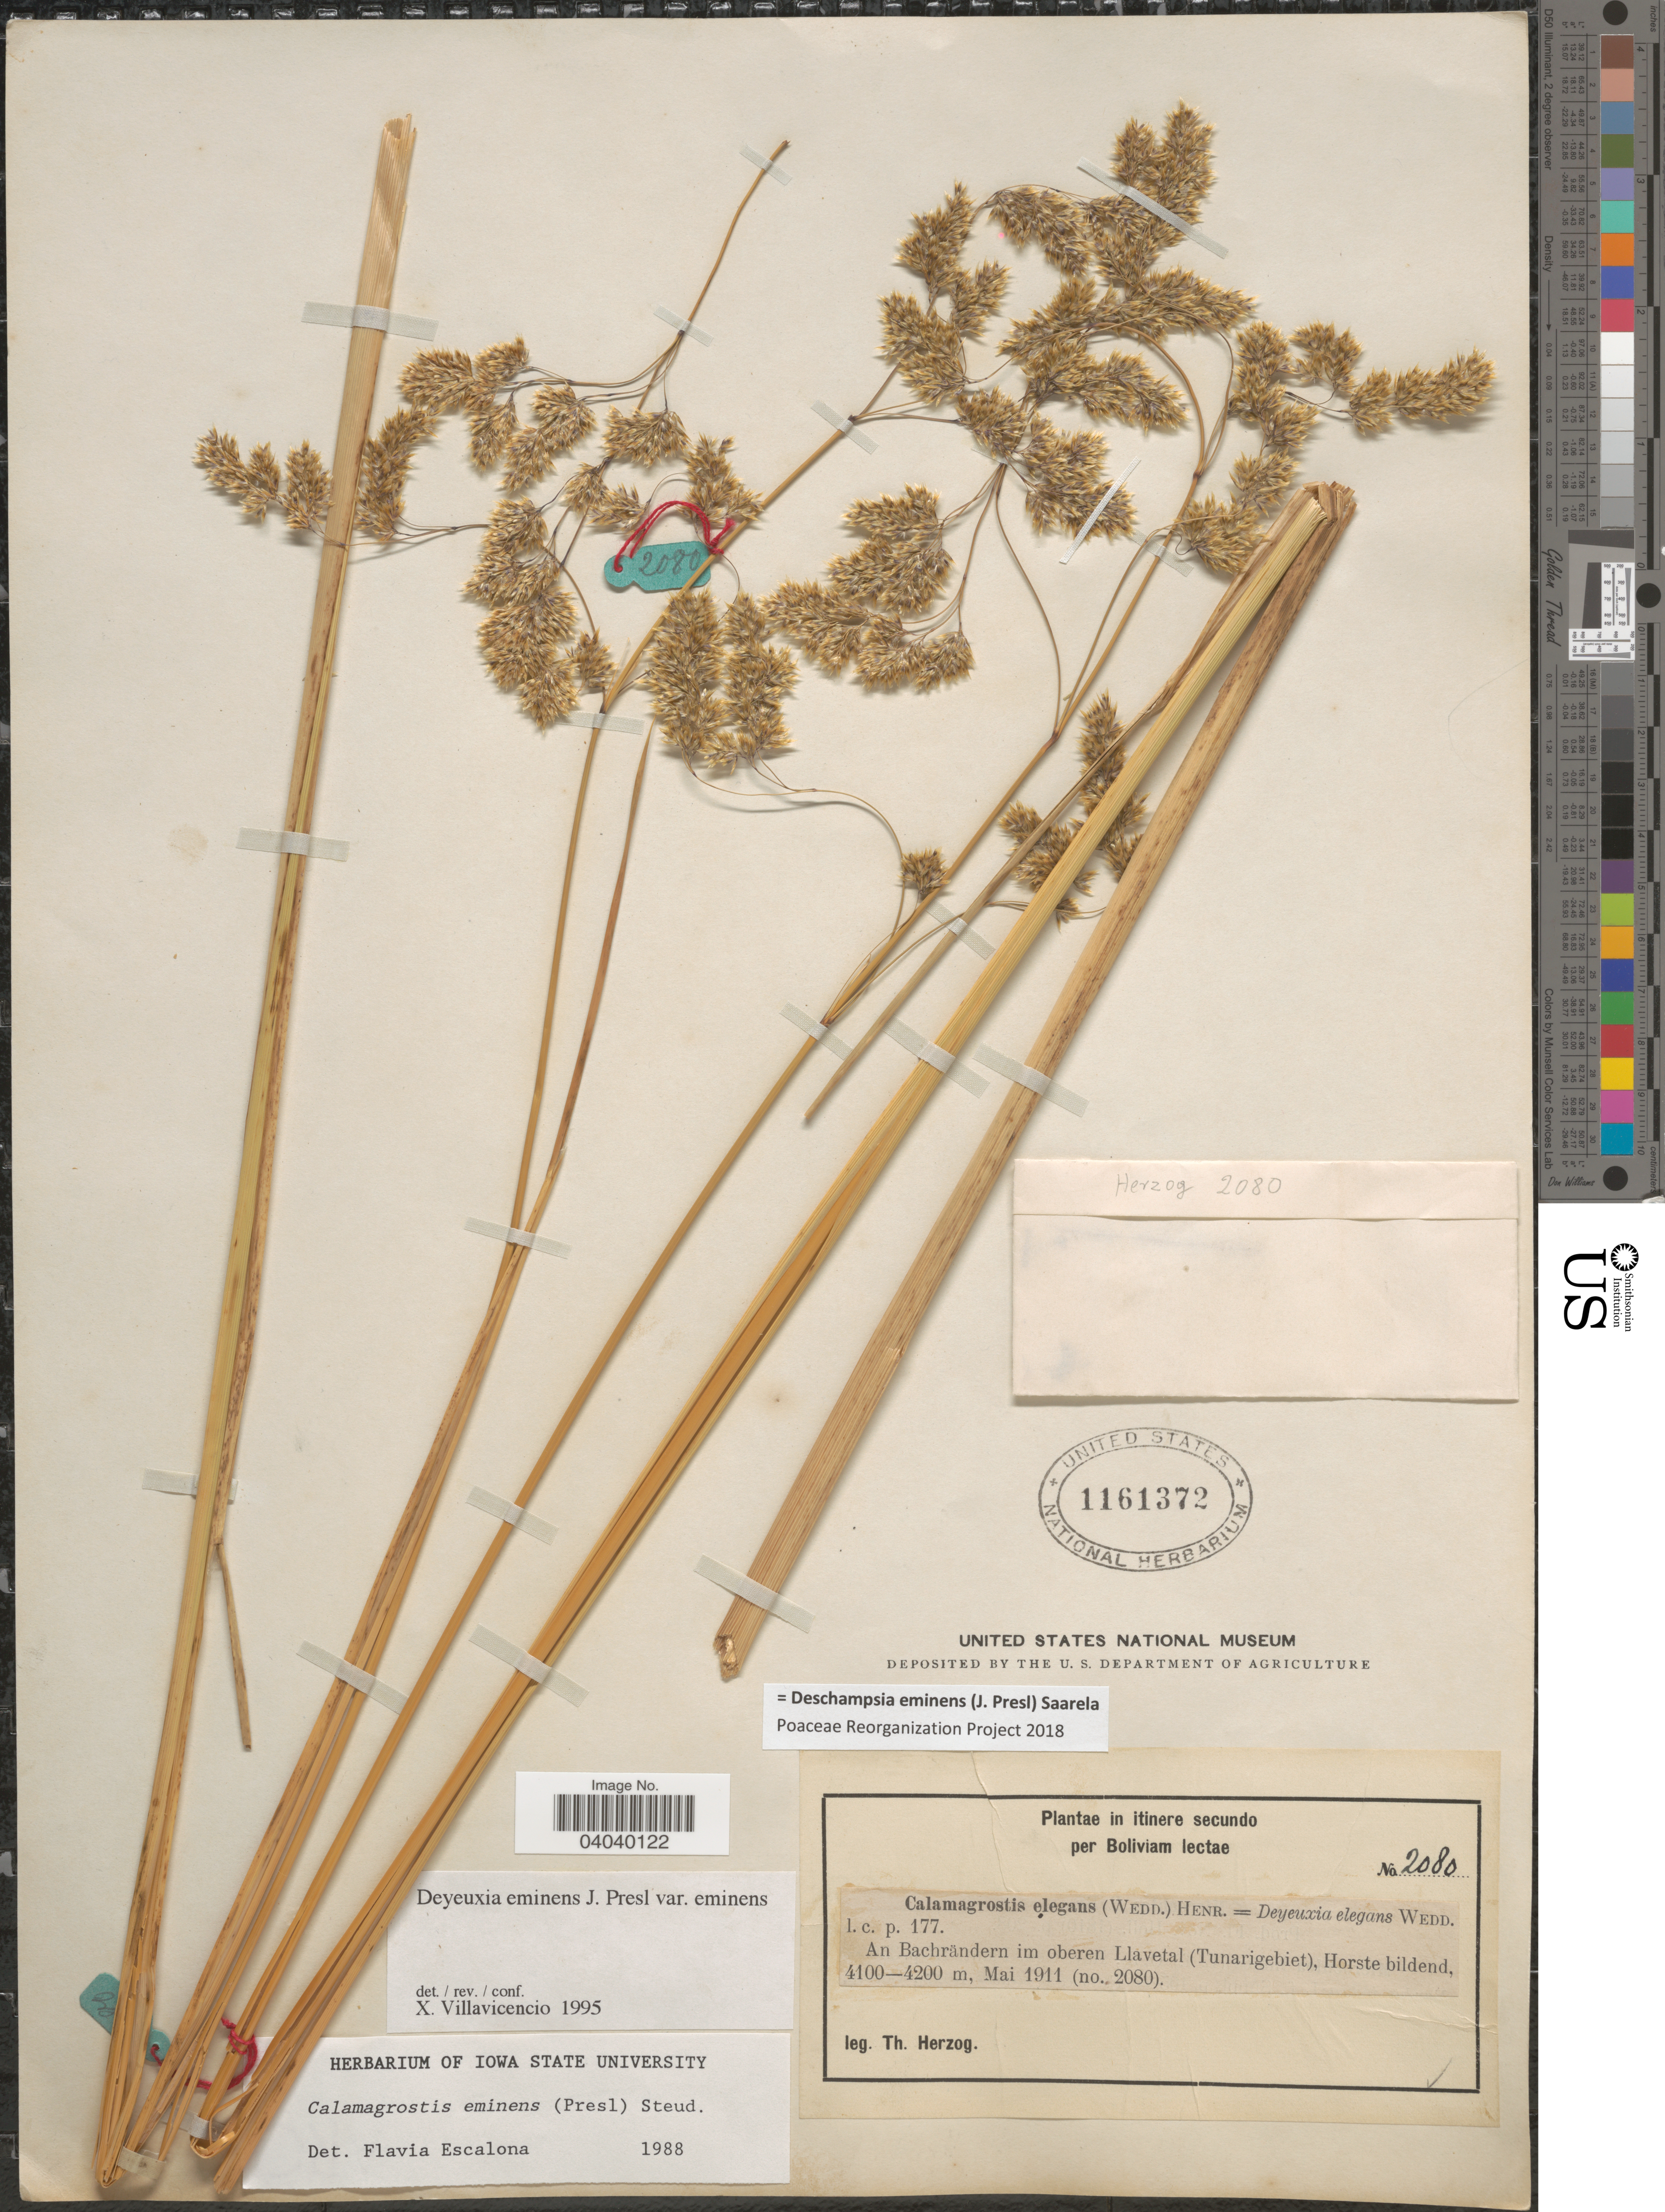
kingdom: Plantae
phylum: Tracheophyta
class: Liliopsida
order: Poales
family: Poaceae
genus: Deschampsia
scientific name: Deschampsia eminens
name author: (J. Presl) Saarela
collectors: T. Herzog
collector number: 2080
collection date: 1911-05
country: Bolivia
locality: An Bachrändern im oberen Llavetal (Tunarigebiet), Horste bildend.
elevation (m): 4100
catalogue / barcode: US 1161372